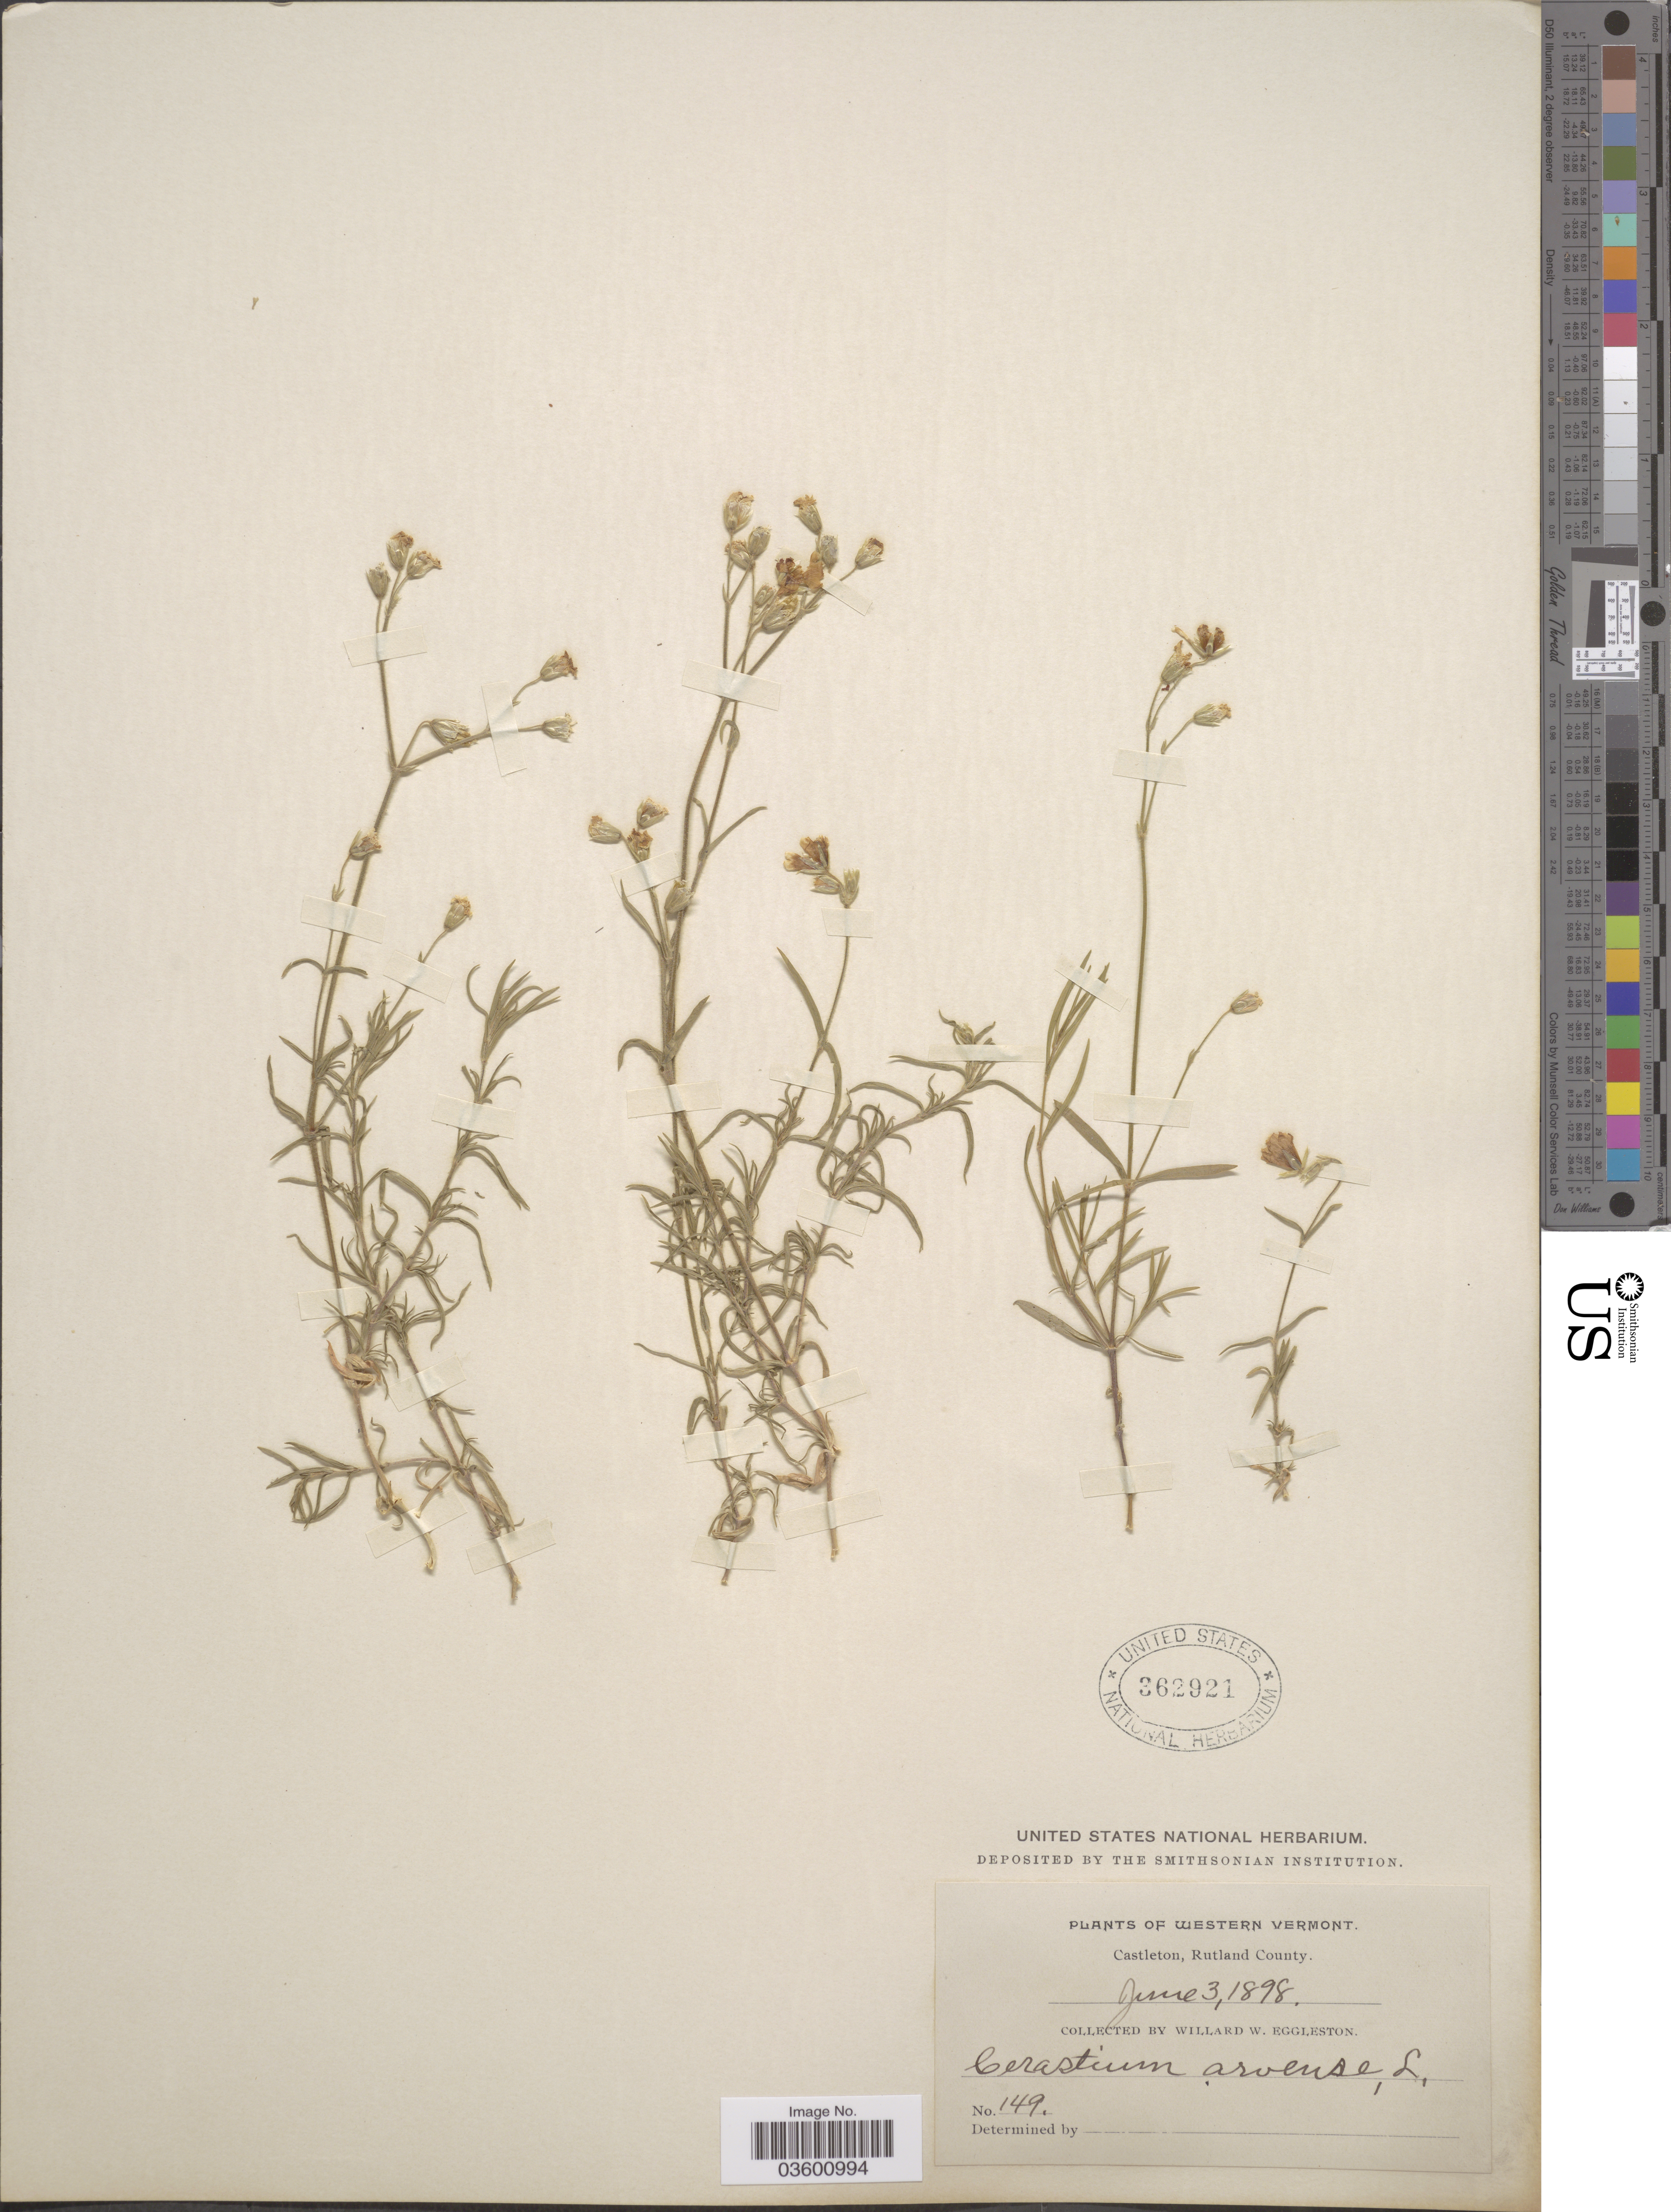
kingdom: Plantae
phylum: Tracheophyta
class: Magnoliopsida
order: Caryophyllales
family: Caryophyllaceae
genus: Cerastium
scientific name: Cerastium arvense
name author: L.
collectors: W. W. Eggleston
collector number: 149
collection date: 1898-06-03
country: United States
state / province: Vermont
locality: Western Vermont. Castleton, Rutland County.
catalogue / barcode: US 362921